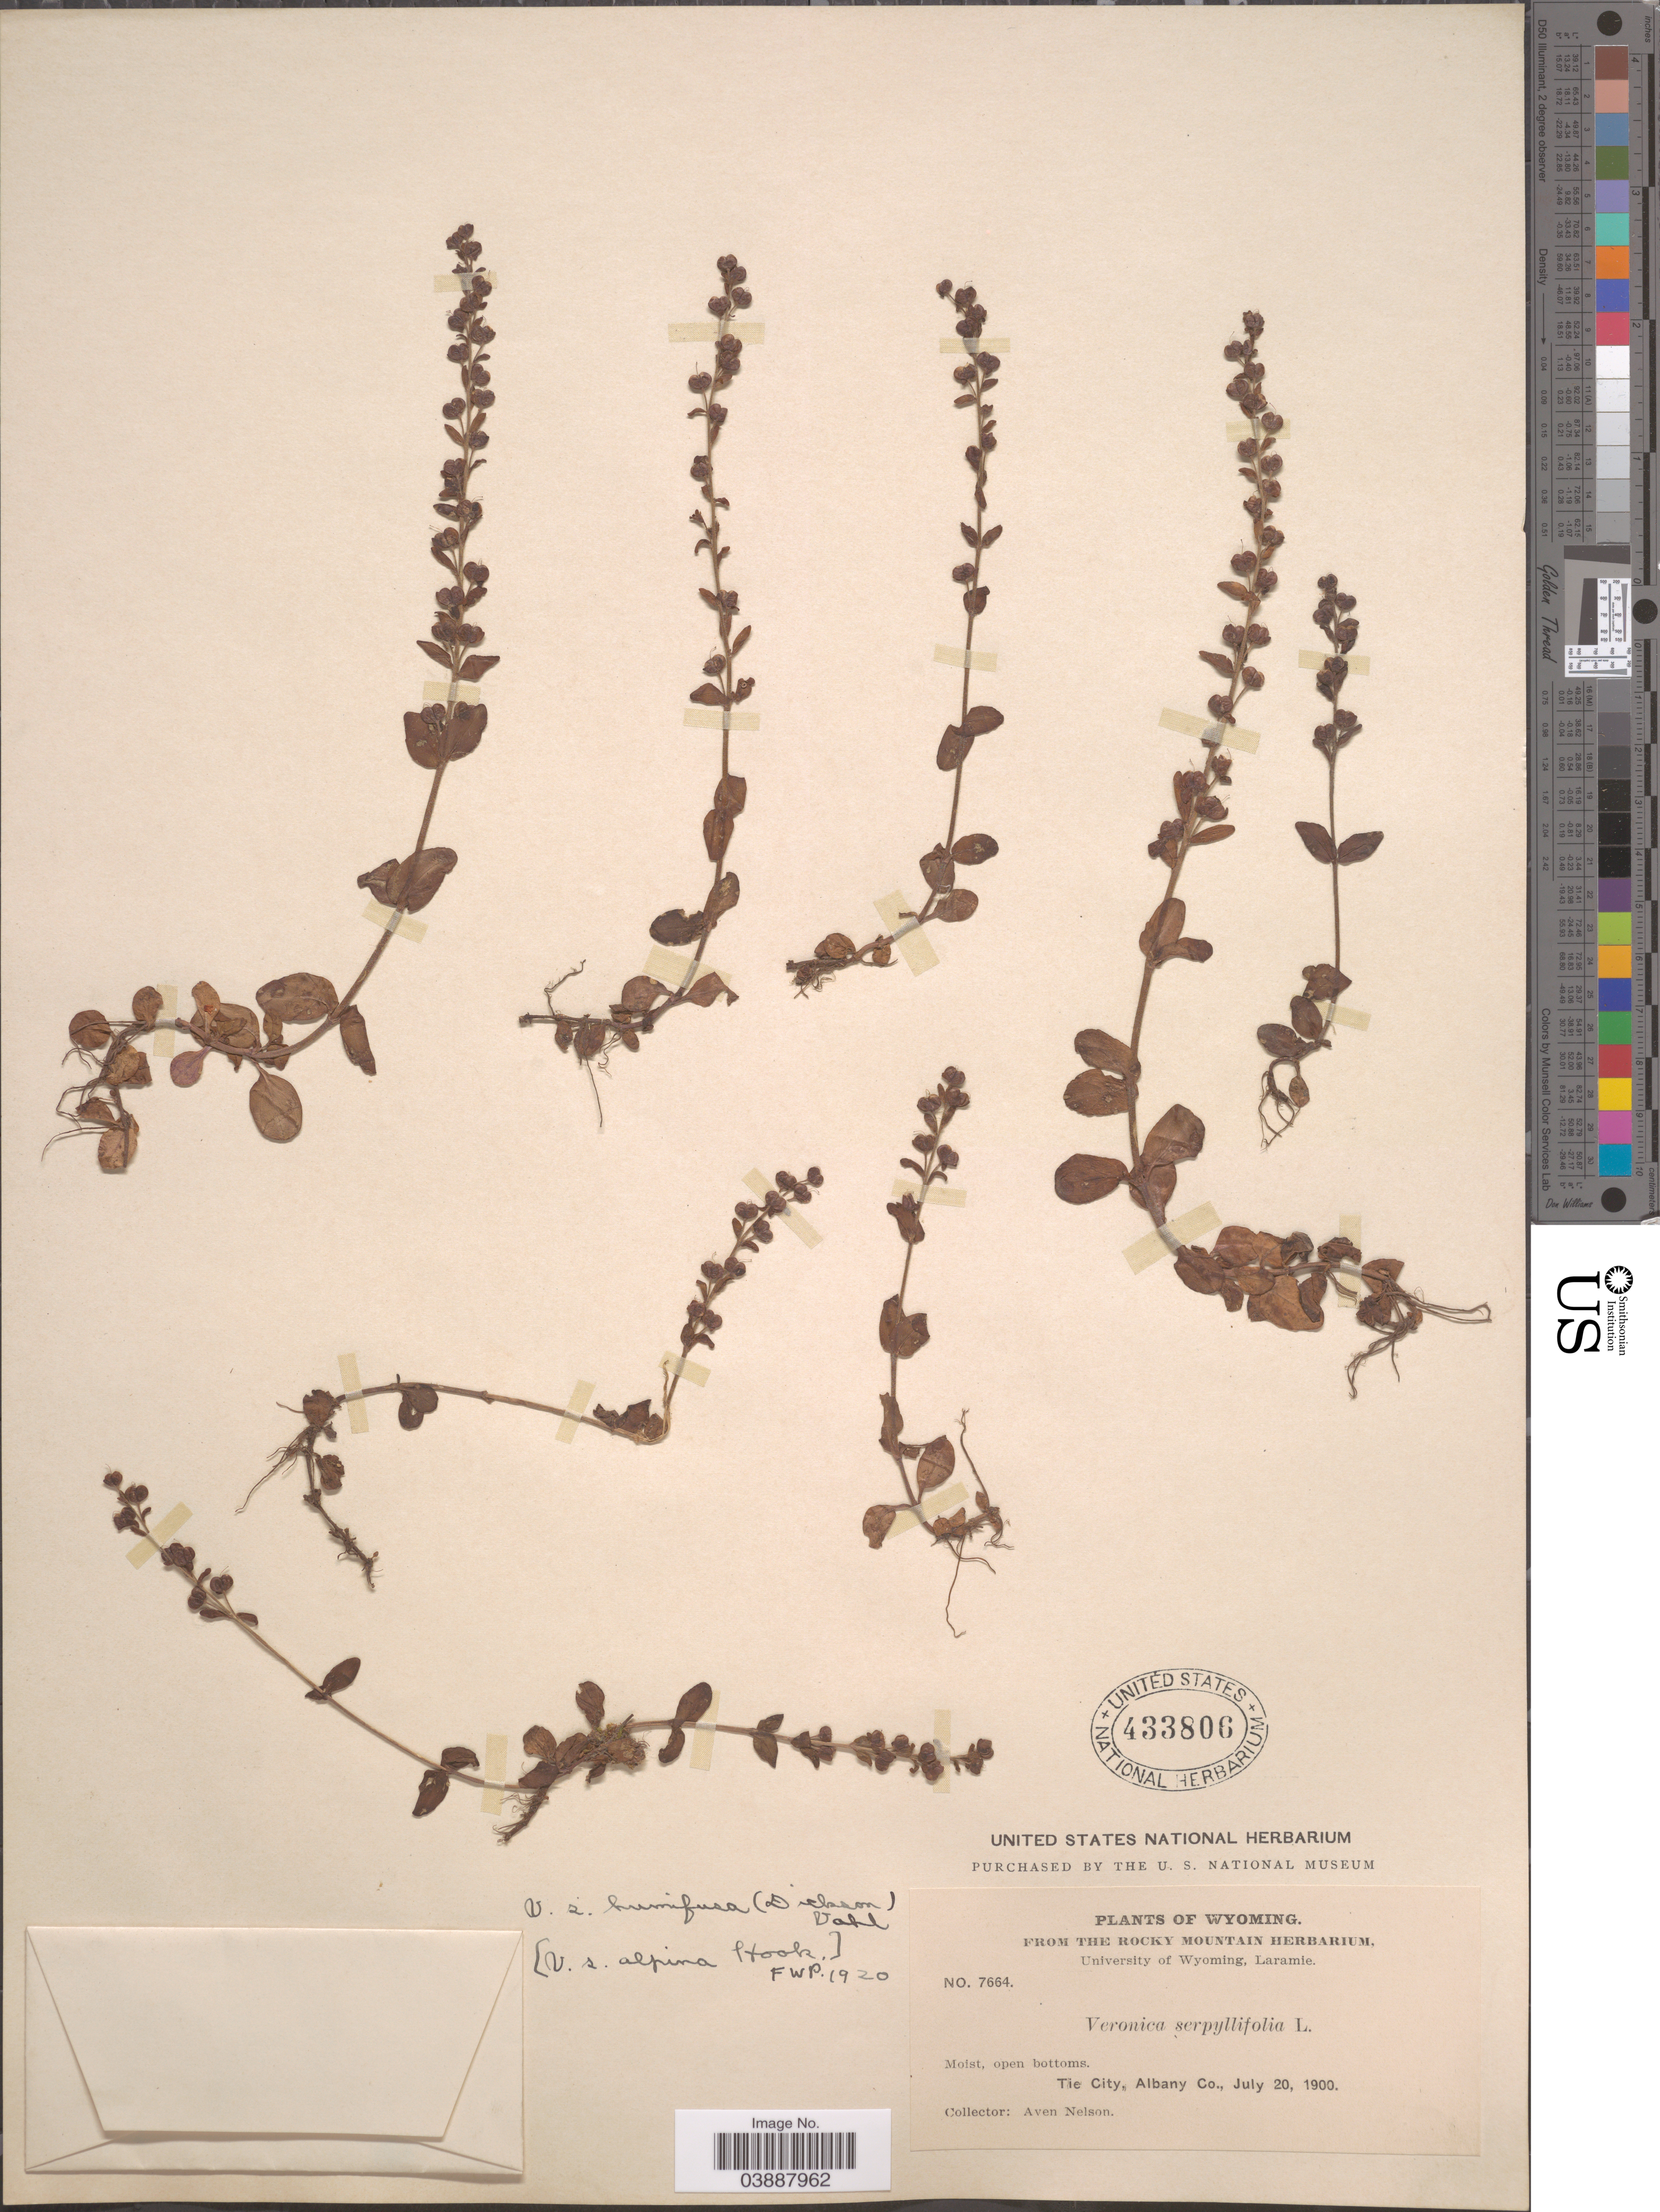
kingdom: Plantae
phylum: Tracheophyta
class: Magnoliopsida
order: Lamiales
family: Plantaginaceae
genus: Veronica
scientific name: Veronica serpyllifolia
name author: L.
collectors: A. Nelson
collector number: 7664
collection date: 1900-07-20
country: United States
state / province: Wyoming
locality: Tie City, Albany Co.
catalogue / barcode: US 433806